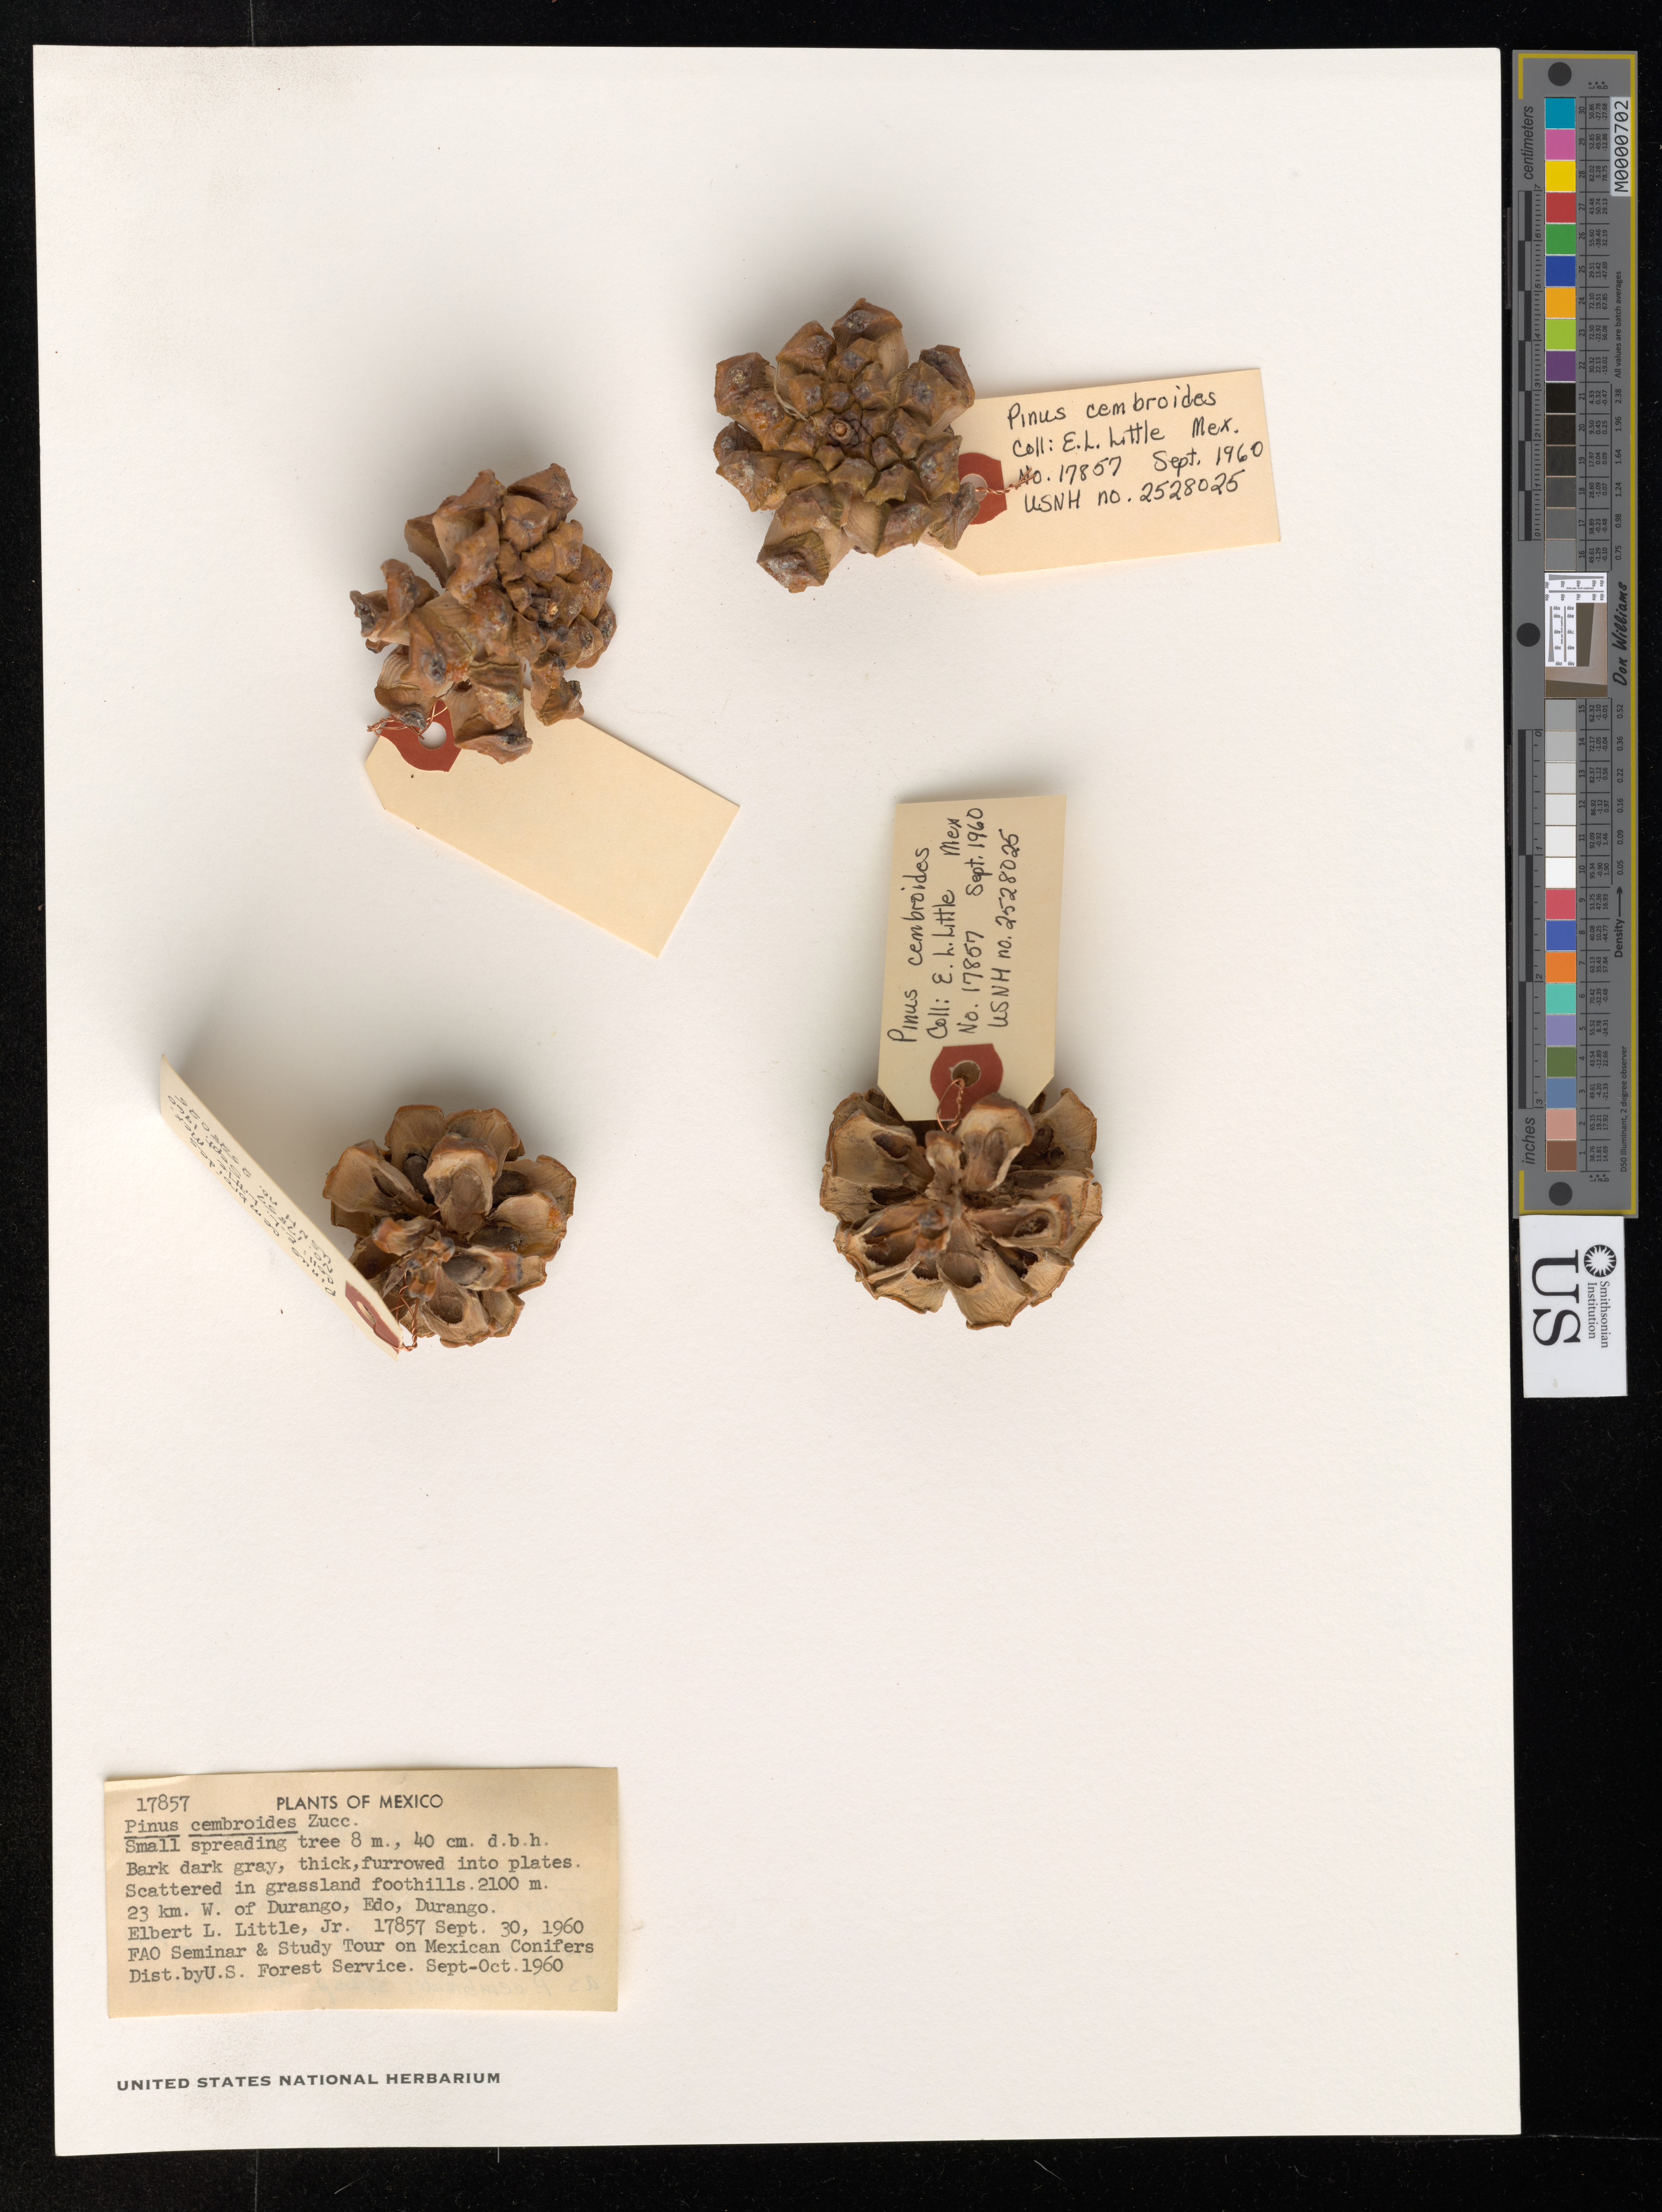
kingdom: Plantae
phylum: Tracheophyta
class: Pinopsida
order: Pinales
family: Pinaceae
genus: Pinus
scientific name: Pinus cembroides subsp. cembroides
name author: Zucc.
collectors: E. L. Little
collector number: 17857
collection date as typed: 30 Sep 1960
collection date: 1960-09-30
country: Mexico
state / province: Durango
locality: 23 km. W of Durango.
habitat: In grassland foothills.